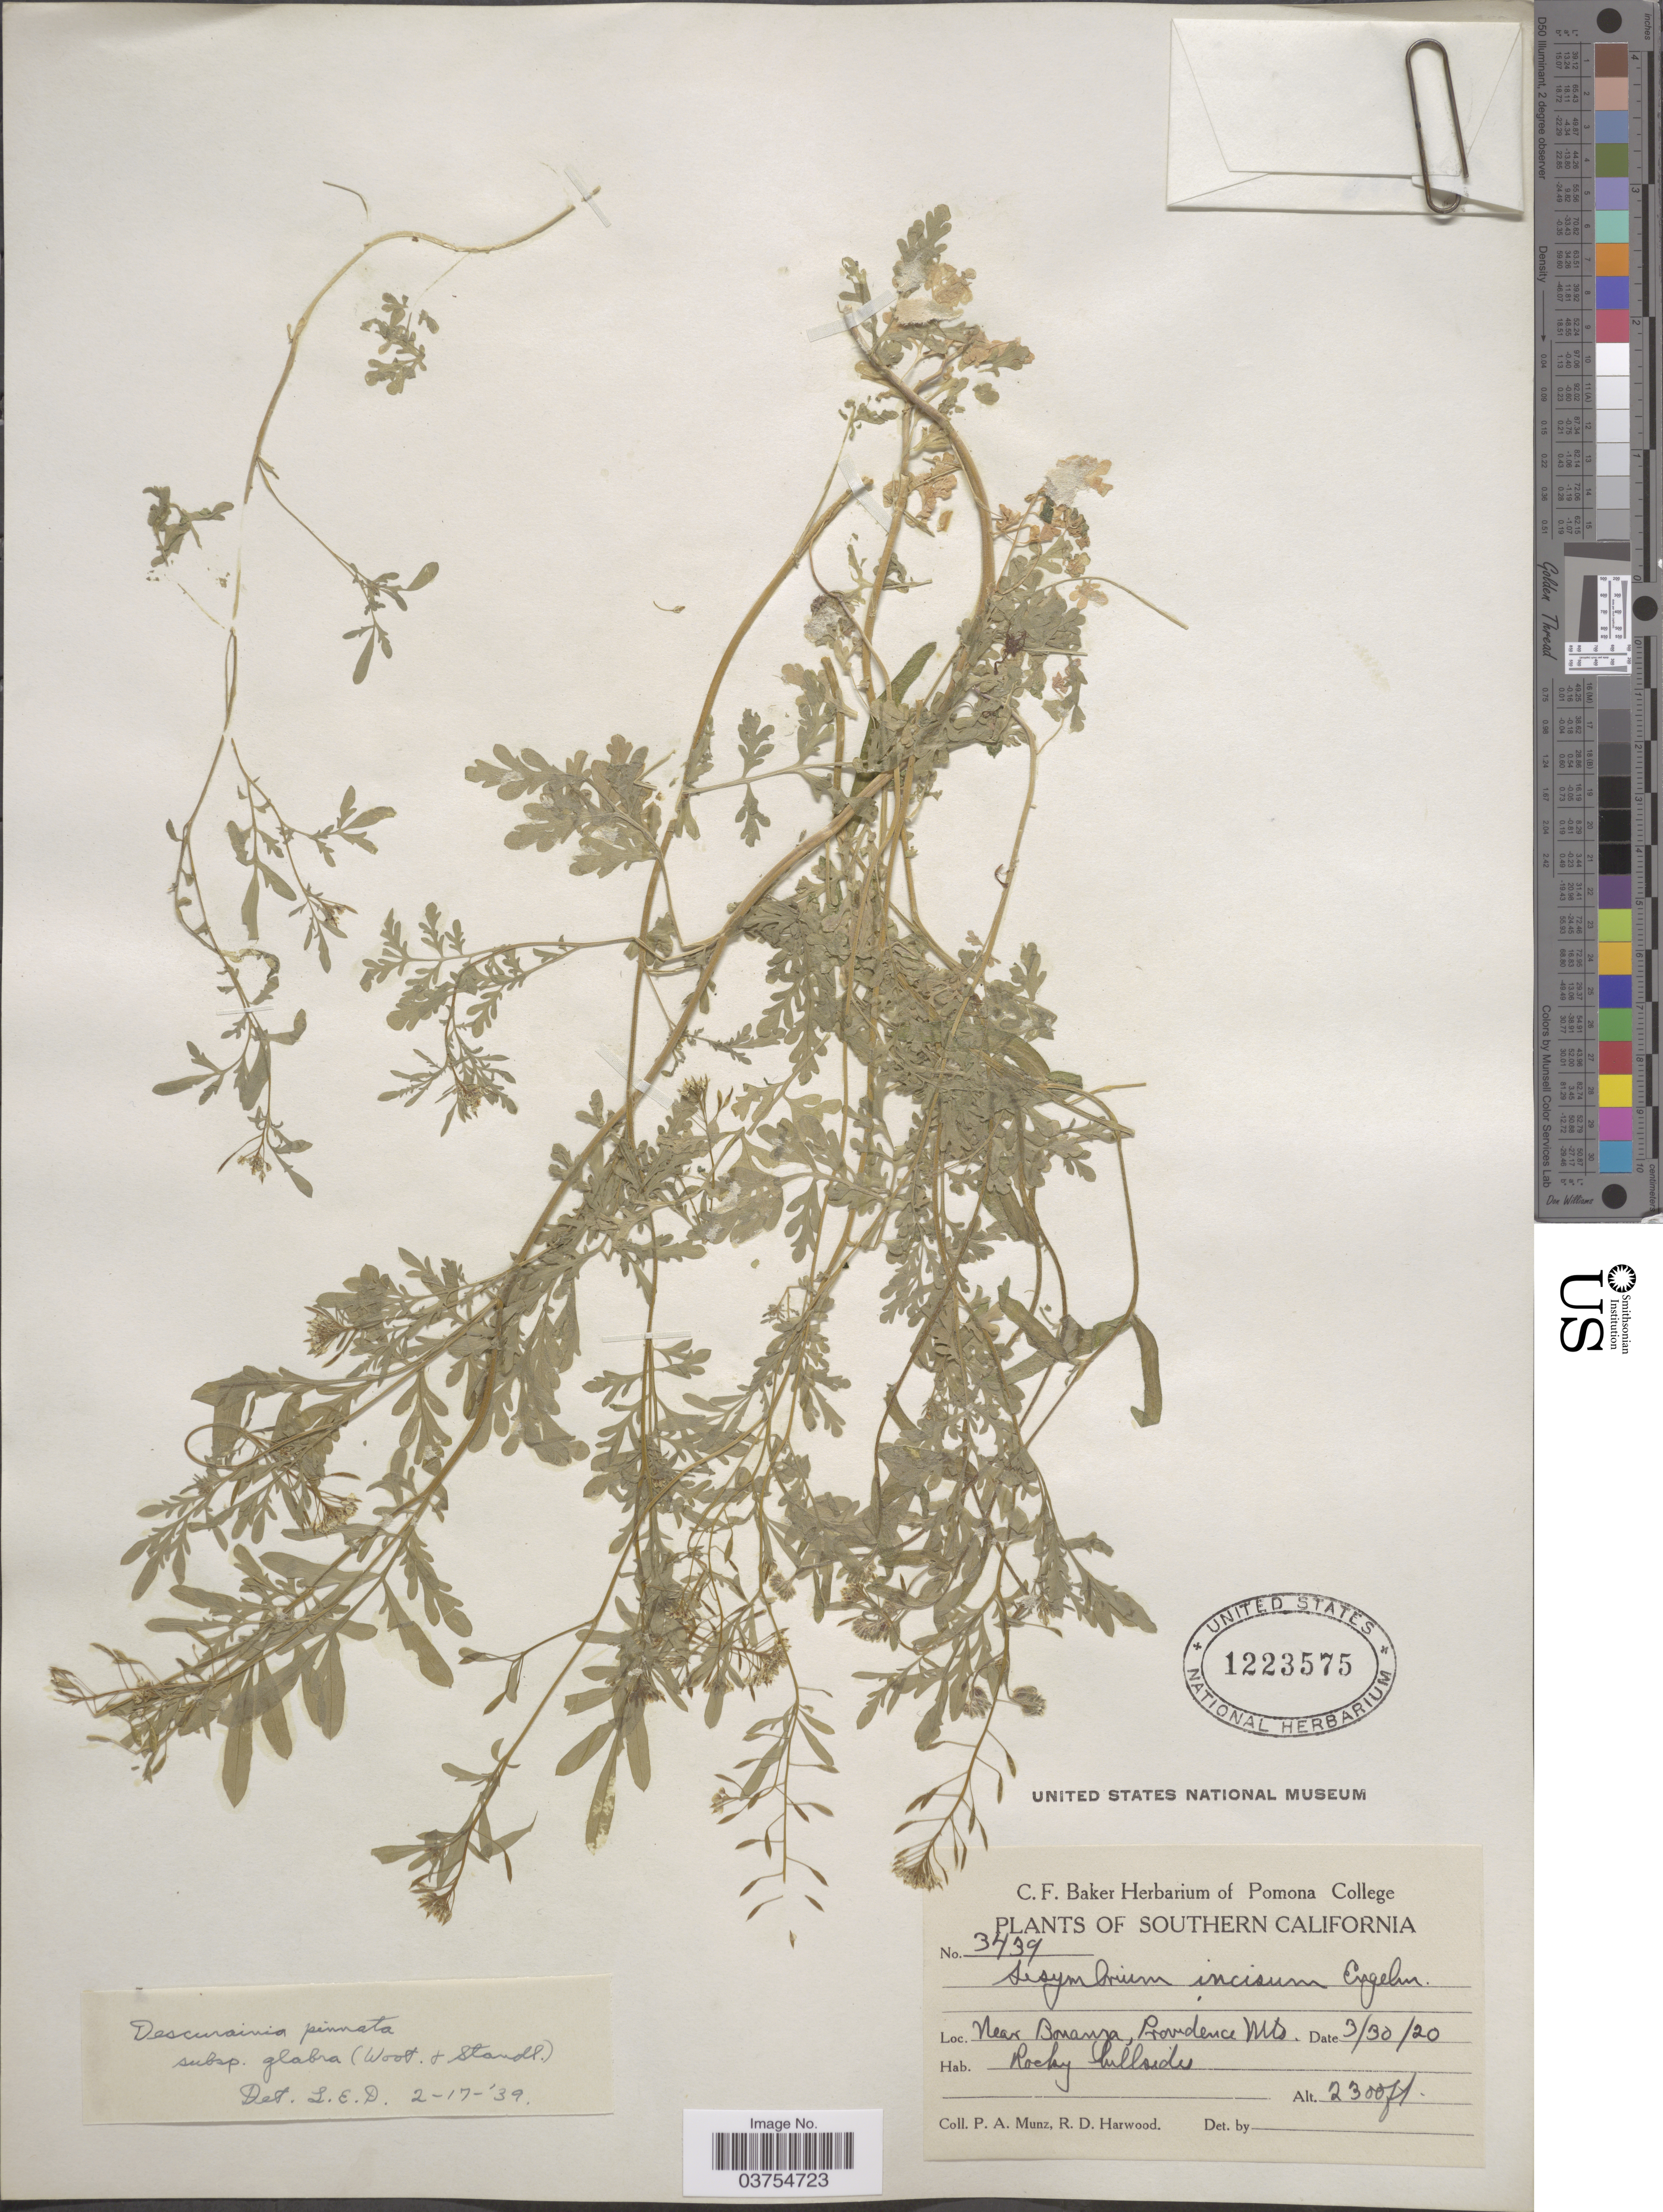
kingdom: Plantae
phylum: Tracheophyta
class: Magnoliopsida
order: Brassicales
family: Brassicaceae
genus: Descurainia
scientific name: Descurainia pinnata subsp. glabra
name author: (Wooton & Standl.) Detling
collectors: P. A. Munz & R. Harwood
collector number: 3439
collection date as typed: Transcribed d/m/y: 30/3/20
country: United States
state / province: California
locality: Southern California. Near Bonanza, Providence Mts. Rocky hillsides.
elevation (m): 701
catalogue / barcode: US 1223575